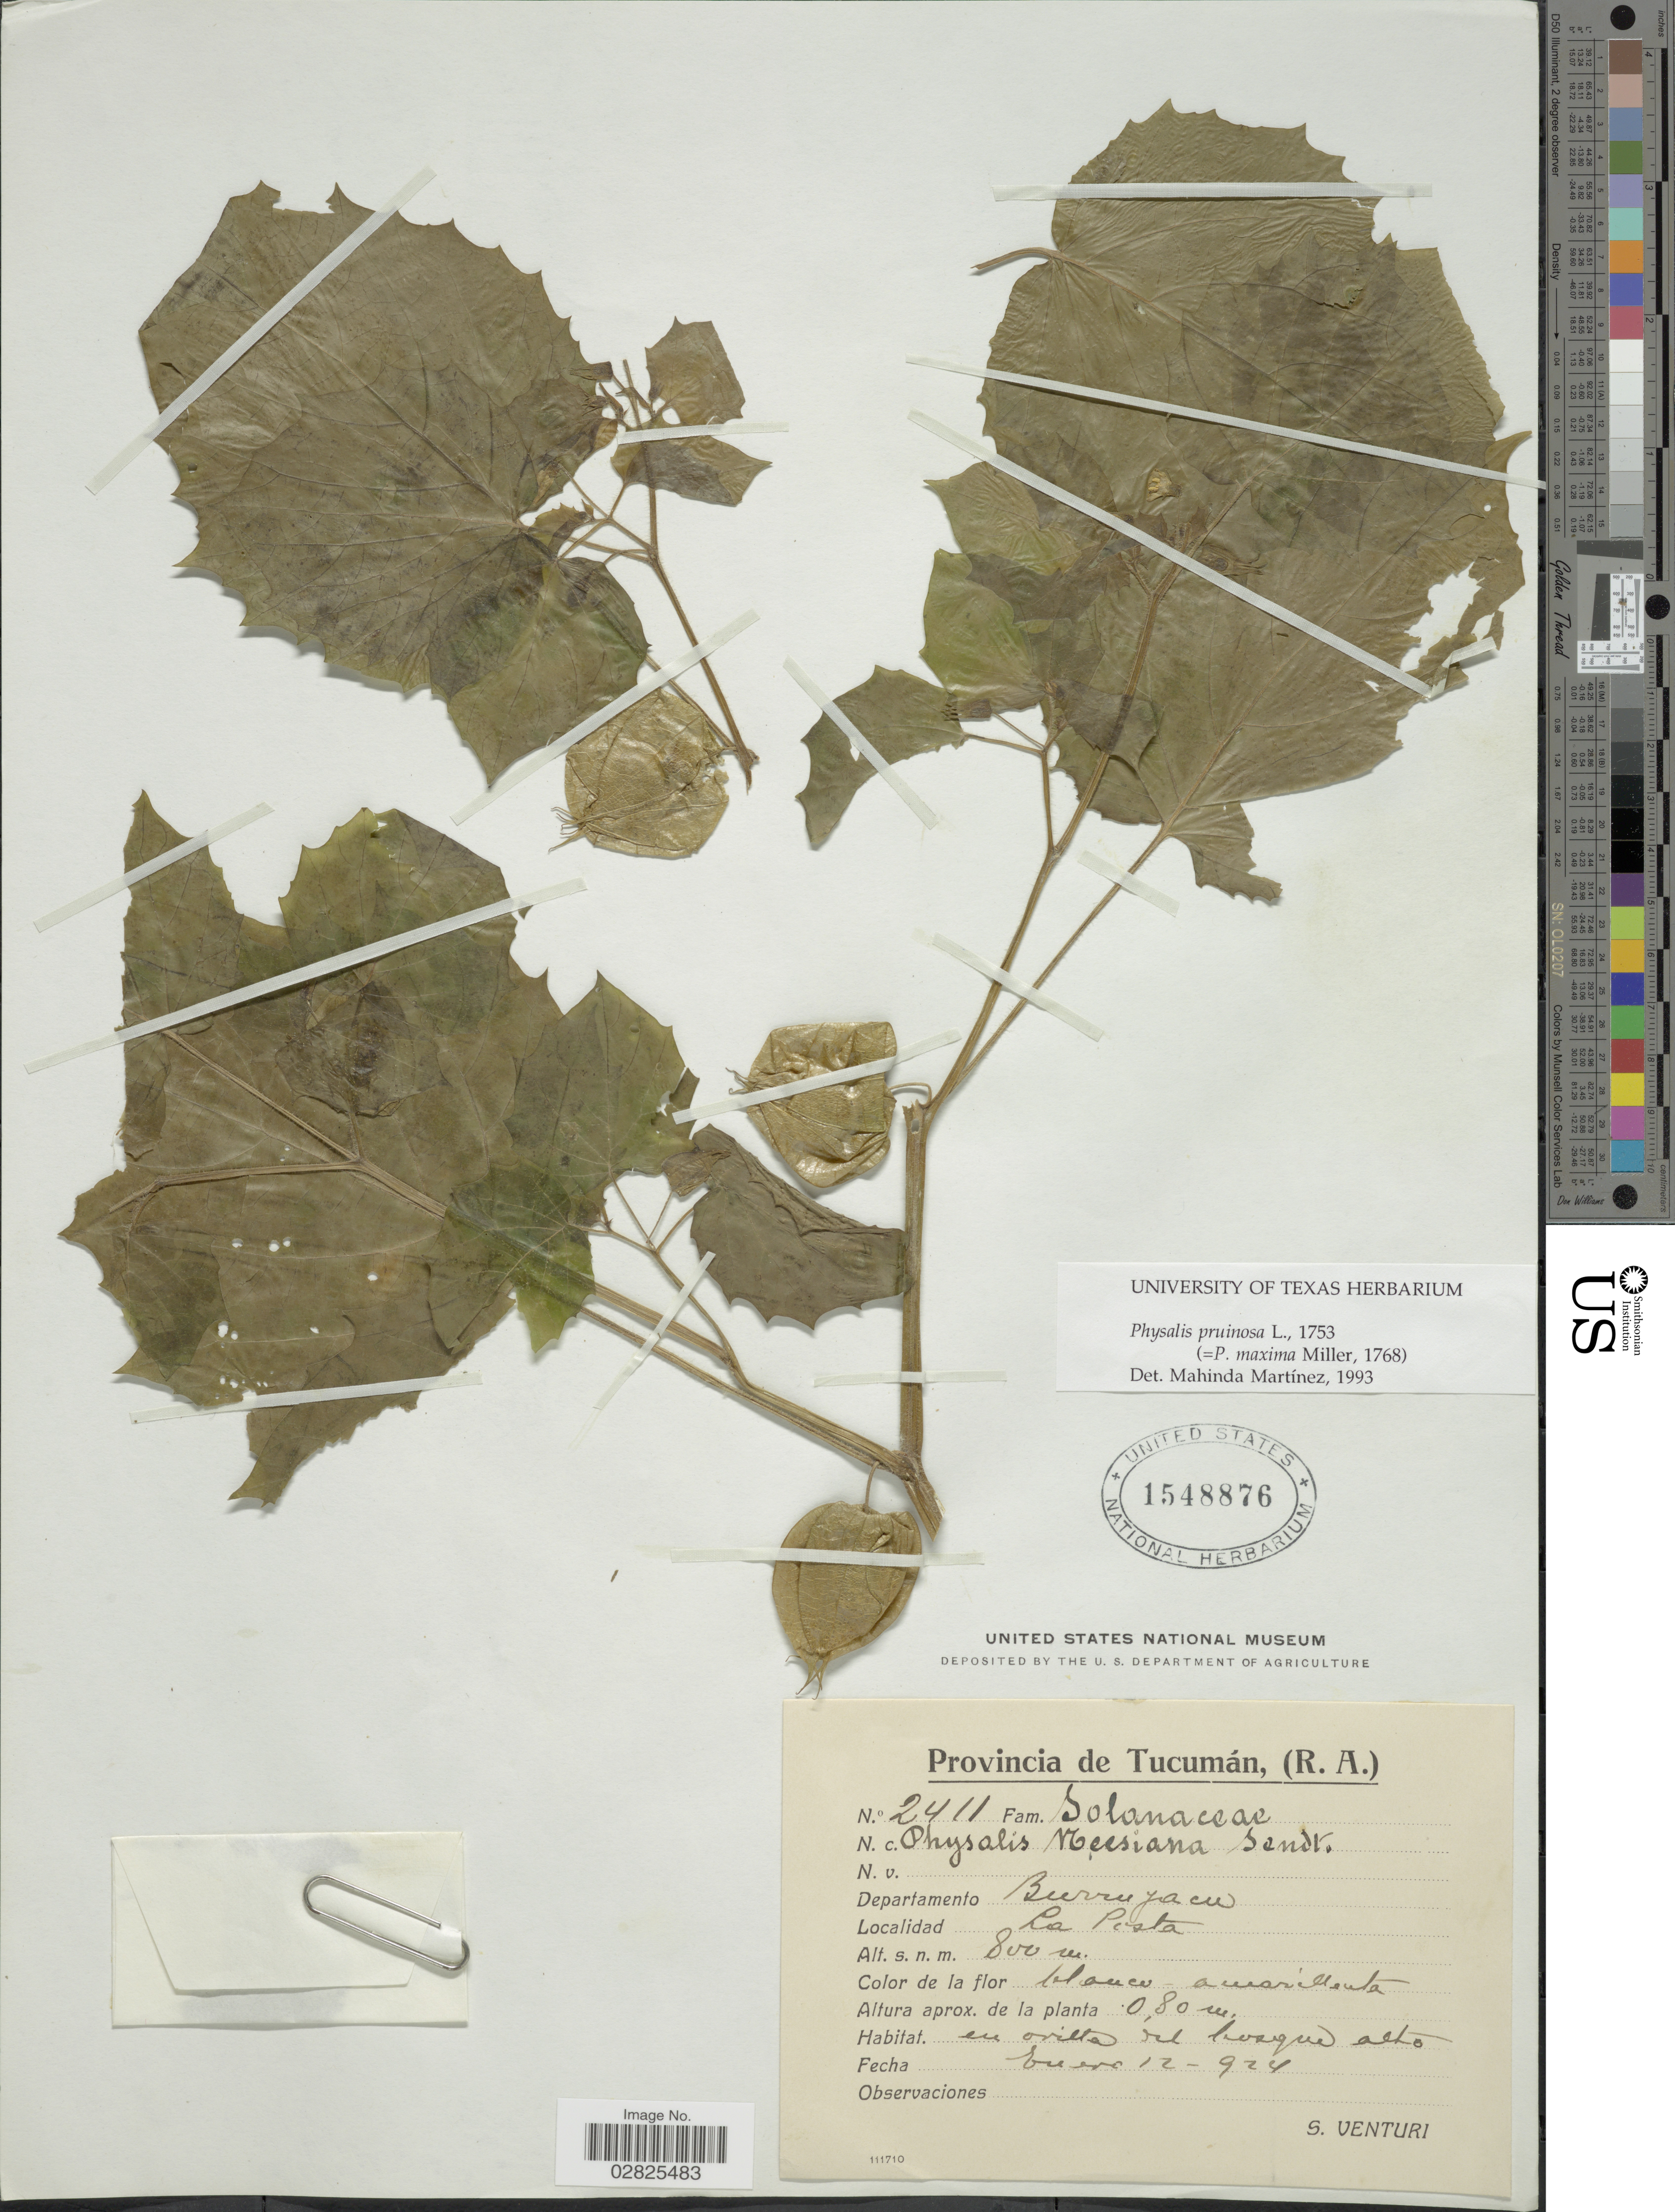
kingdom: Plantae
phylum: Tracheophyta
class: Magnoliopsida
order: Solanales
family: Solanaceae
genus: Physalis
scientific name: Physalis pruinosa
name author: L.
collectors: S. Venturi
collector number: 2411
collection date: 1924-01-12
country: Argentina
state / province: Tucuman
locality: Departamento Burruyacu. La Posta.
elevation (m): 800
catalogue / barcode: US 1548876